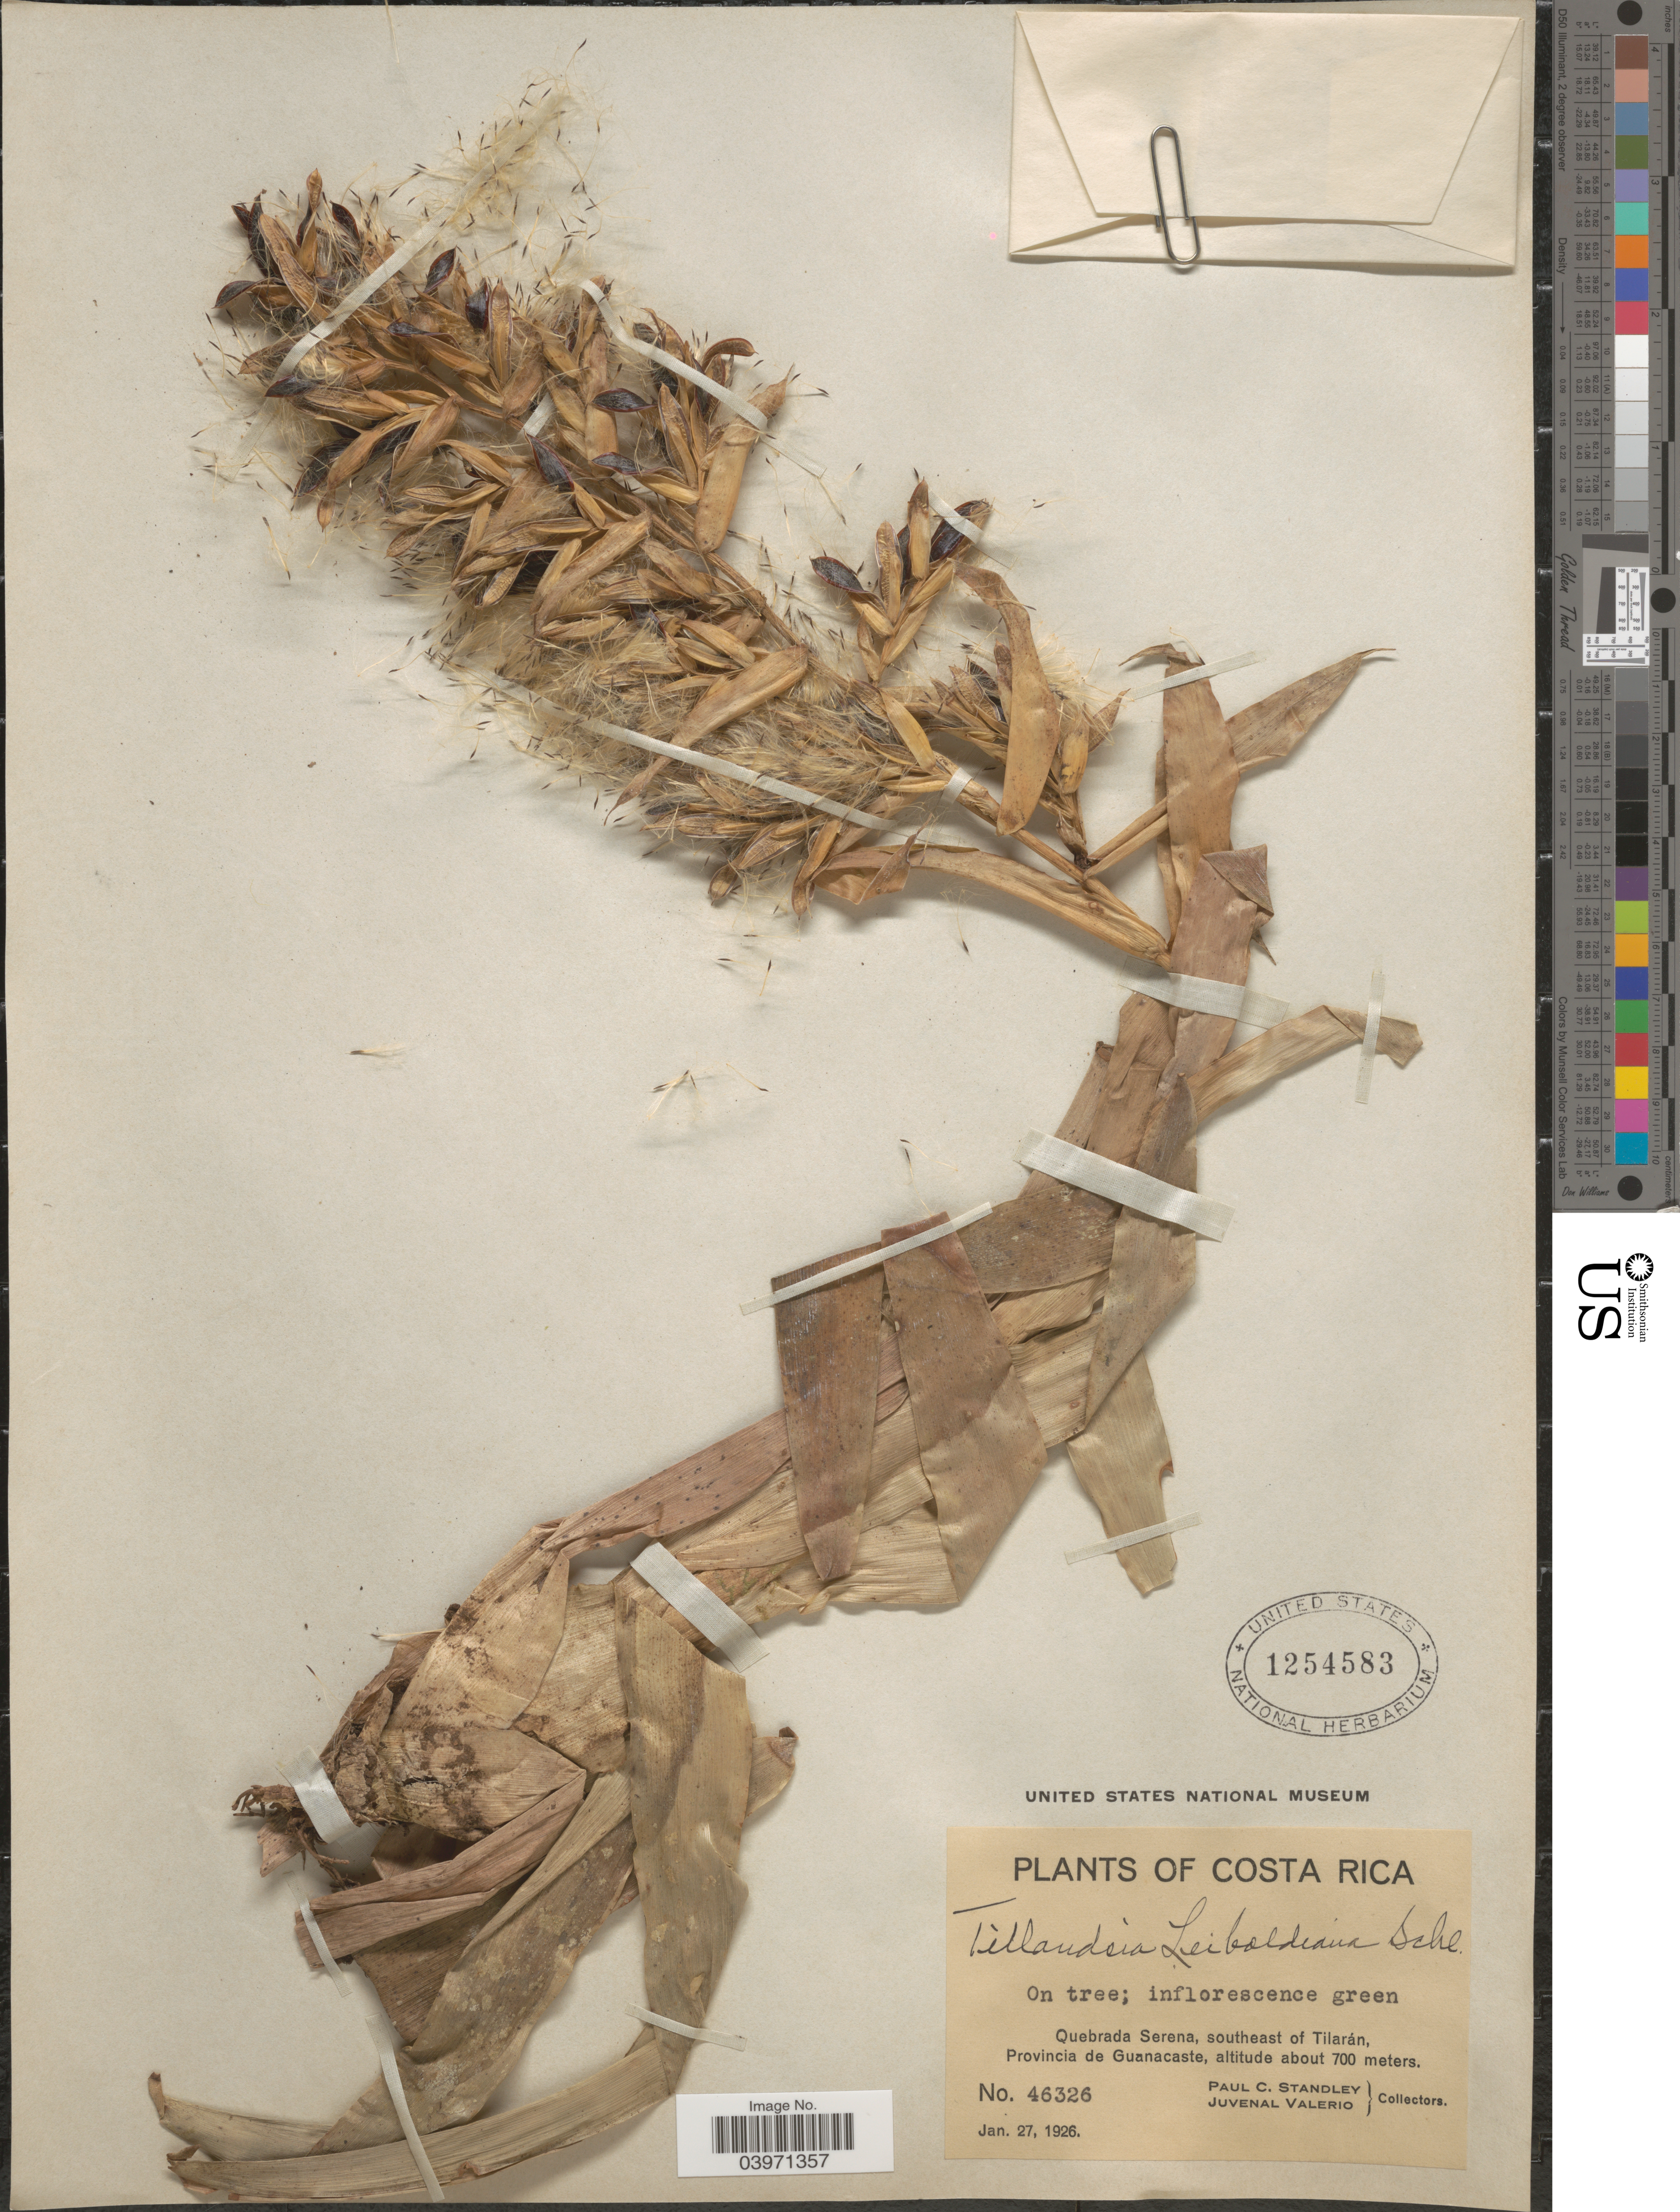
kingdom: Plantae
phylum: Tracheophyta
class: Liliopsida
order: Poales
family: Bromeliaceae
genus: Tillandsia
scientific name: Tillandsia leiboldiana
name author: Schltdl.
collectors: P. C. Standley & J. Valerio R.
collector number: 46326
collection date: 1926-01-27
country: Costa Rica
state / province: Guanacaste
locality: Quebrada Serena, southeast of Tilarán.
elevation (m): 700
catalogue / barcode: US 1254583